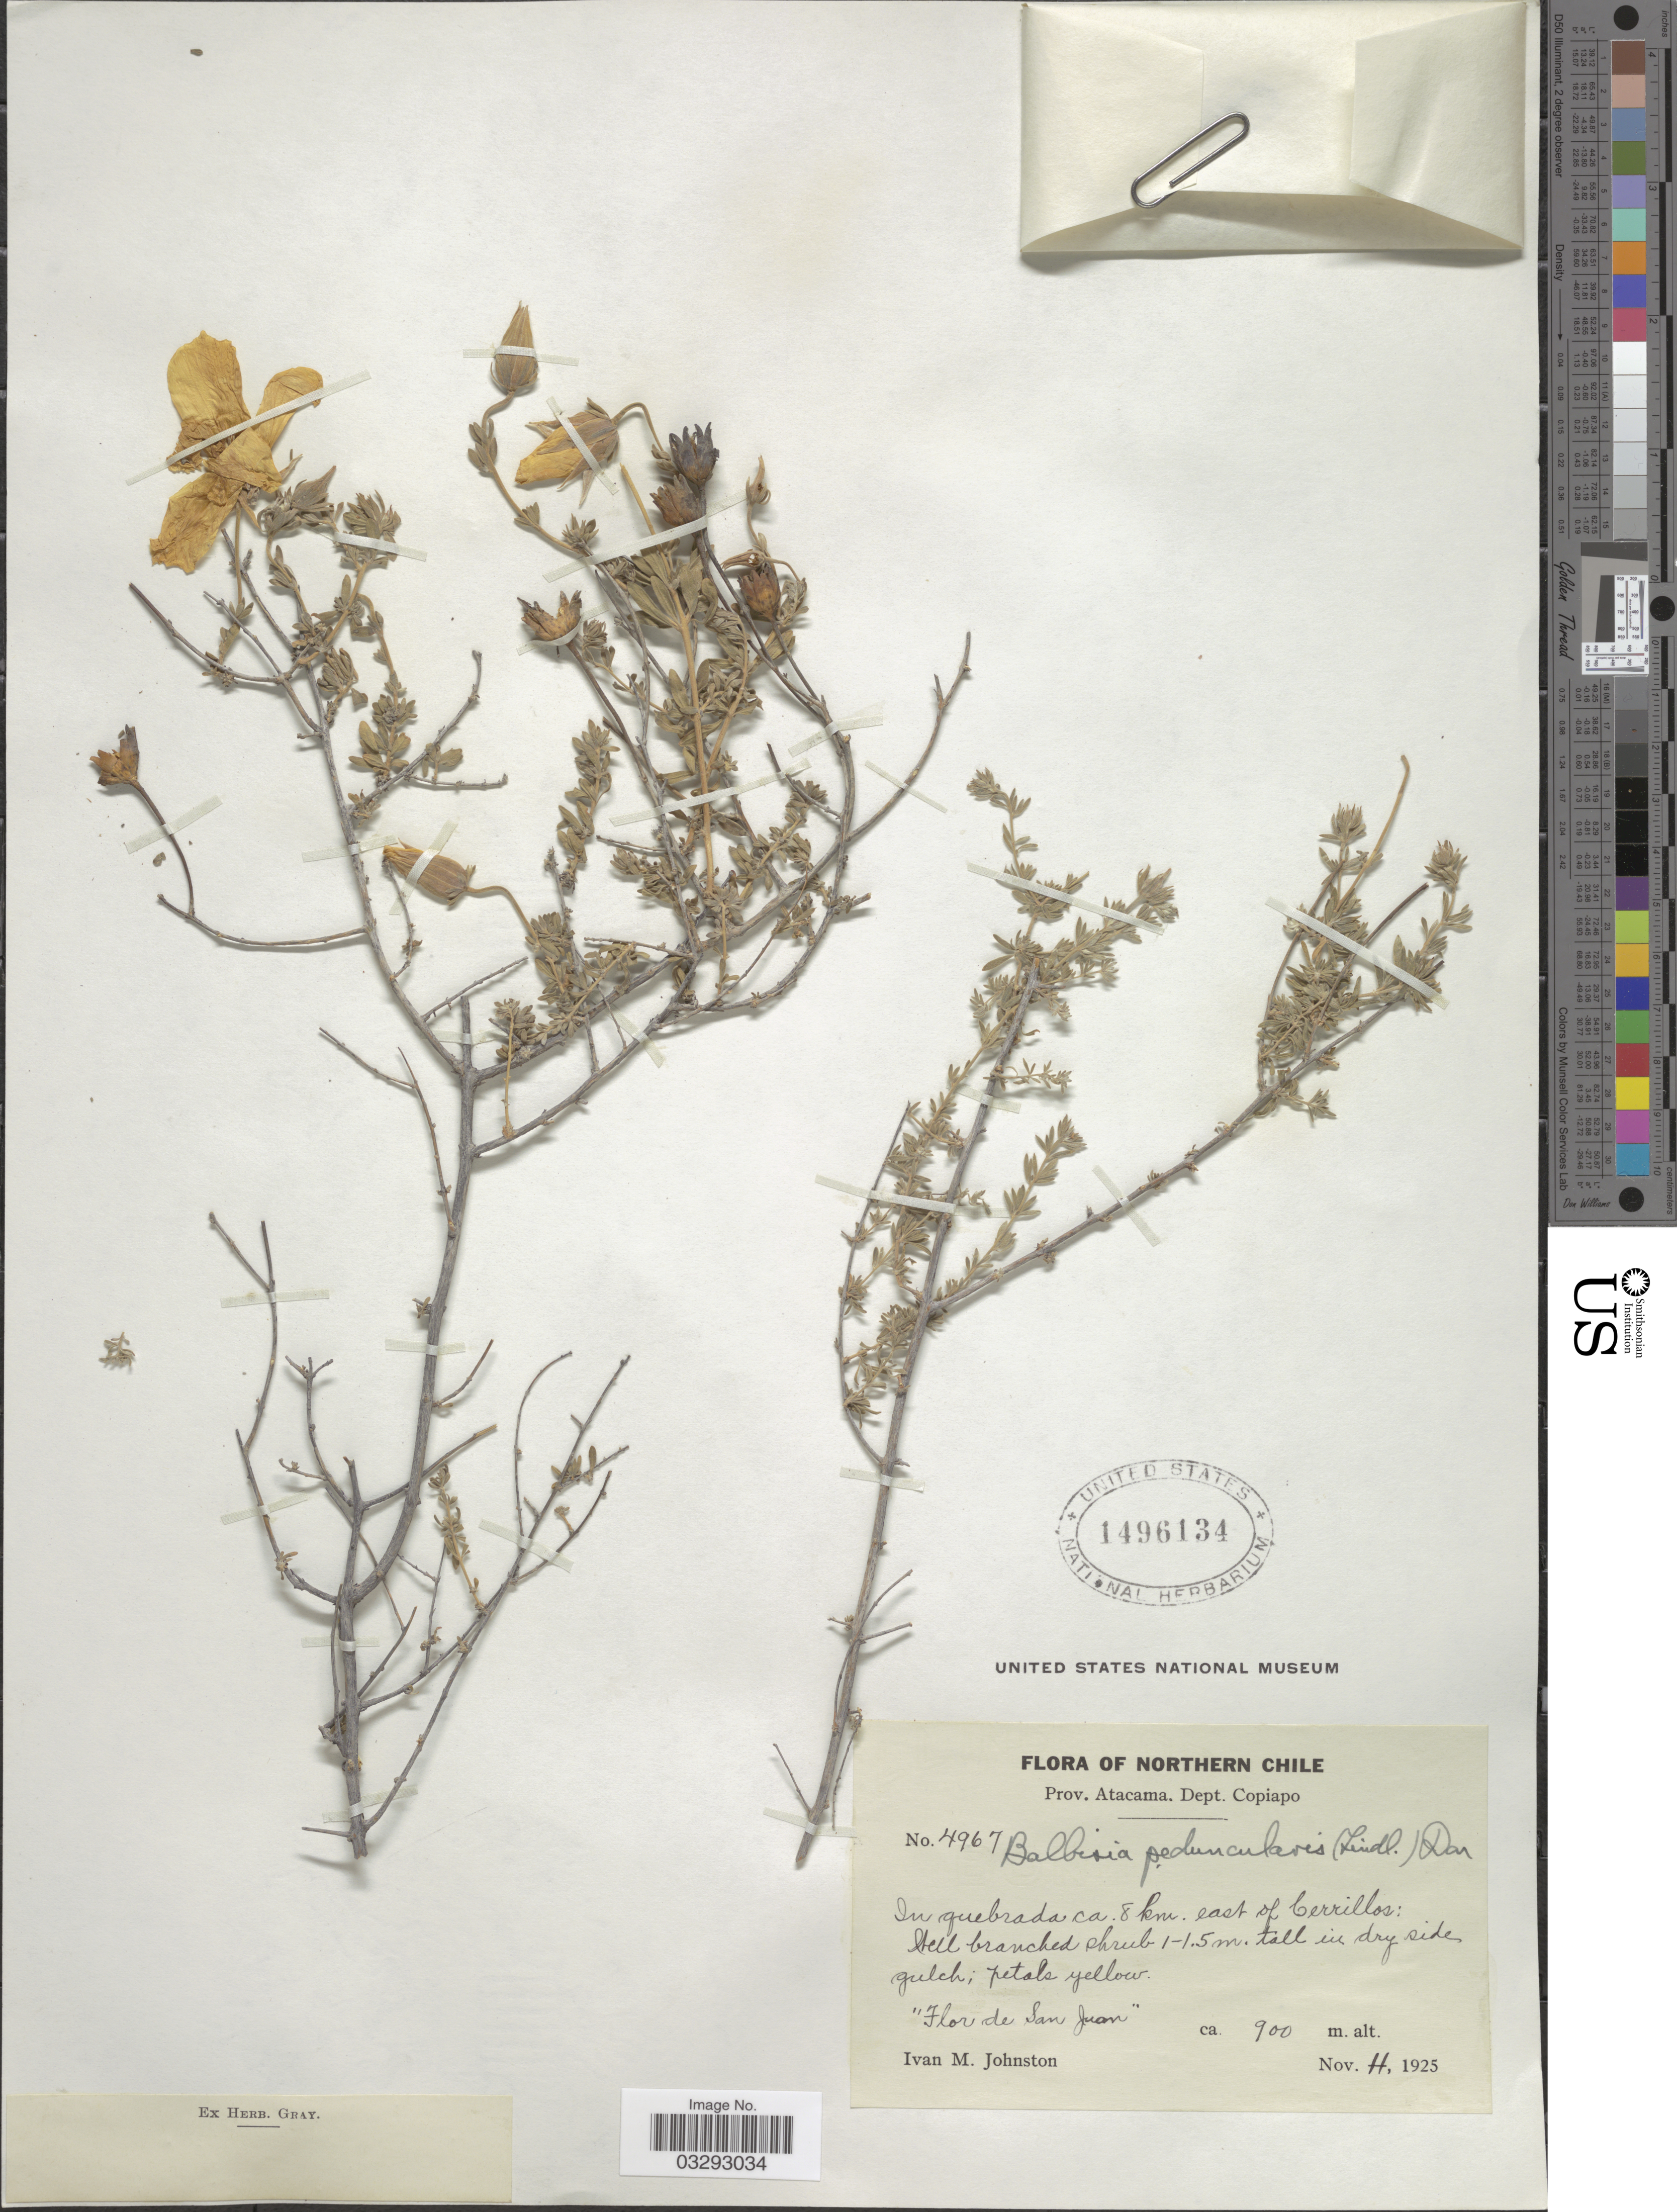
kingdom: Plantae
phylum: Tracheophyta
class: Magnoliopsida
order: Geraniales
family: Vivianiaceae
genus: Balbisia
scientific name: Balbisia peduncularis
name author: (Lindl.) D. Don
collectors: I.M. Johnston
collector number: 4967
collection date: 1925-11-14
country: Chile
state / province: Atacama (III)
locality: Northern Chile. Dept. Copiapo. In quebrada ca. 8 km. east of Cerrillos. San Juan.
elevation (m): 900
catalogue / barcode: US 1496134